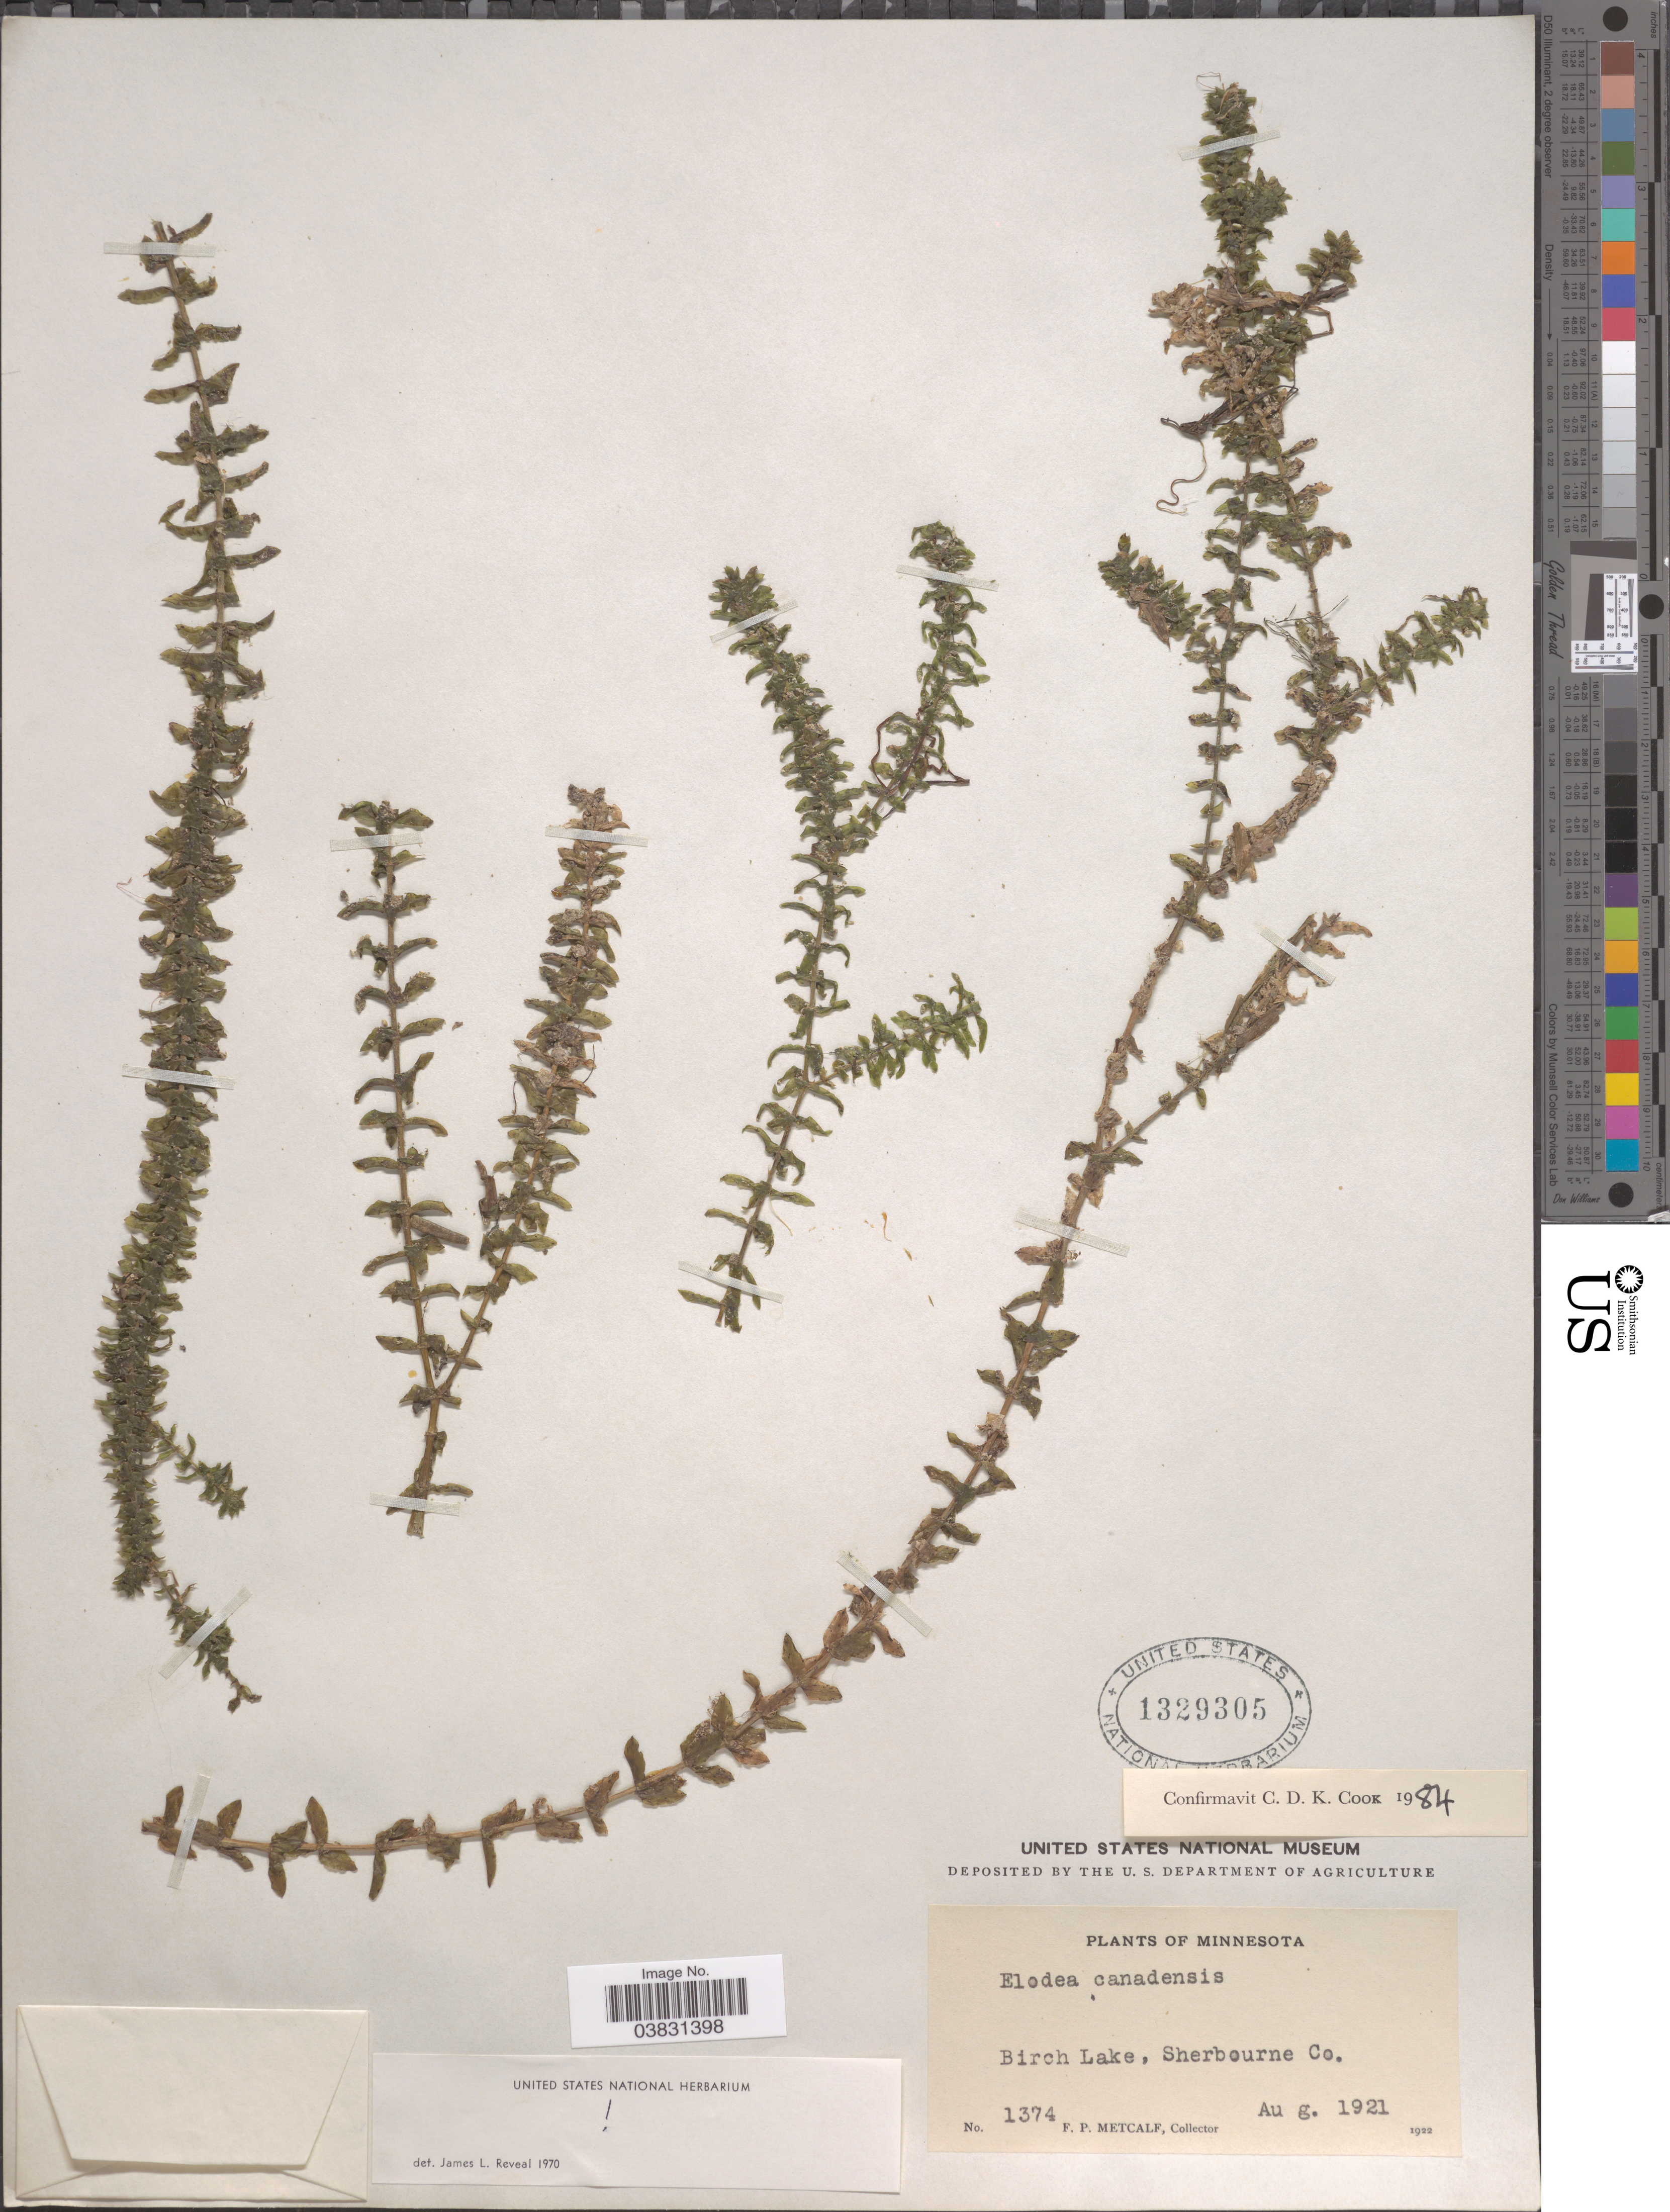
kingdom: Plantae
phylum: Tracheophyta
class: Liliopsida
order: Alismatales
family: Hydrocharitaceae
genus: Elodea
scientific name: Elodea canadensis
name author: Michx.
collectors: F. Metcalf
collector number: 1374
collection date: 1921-08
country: United States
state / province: Minnesota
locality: Birch Lake, Sherbourne Co.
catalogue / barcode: US 1329305